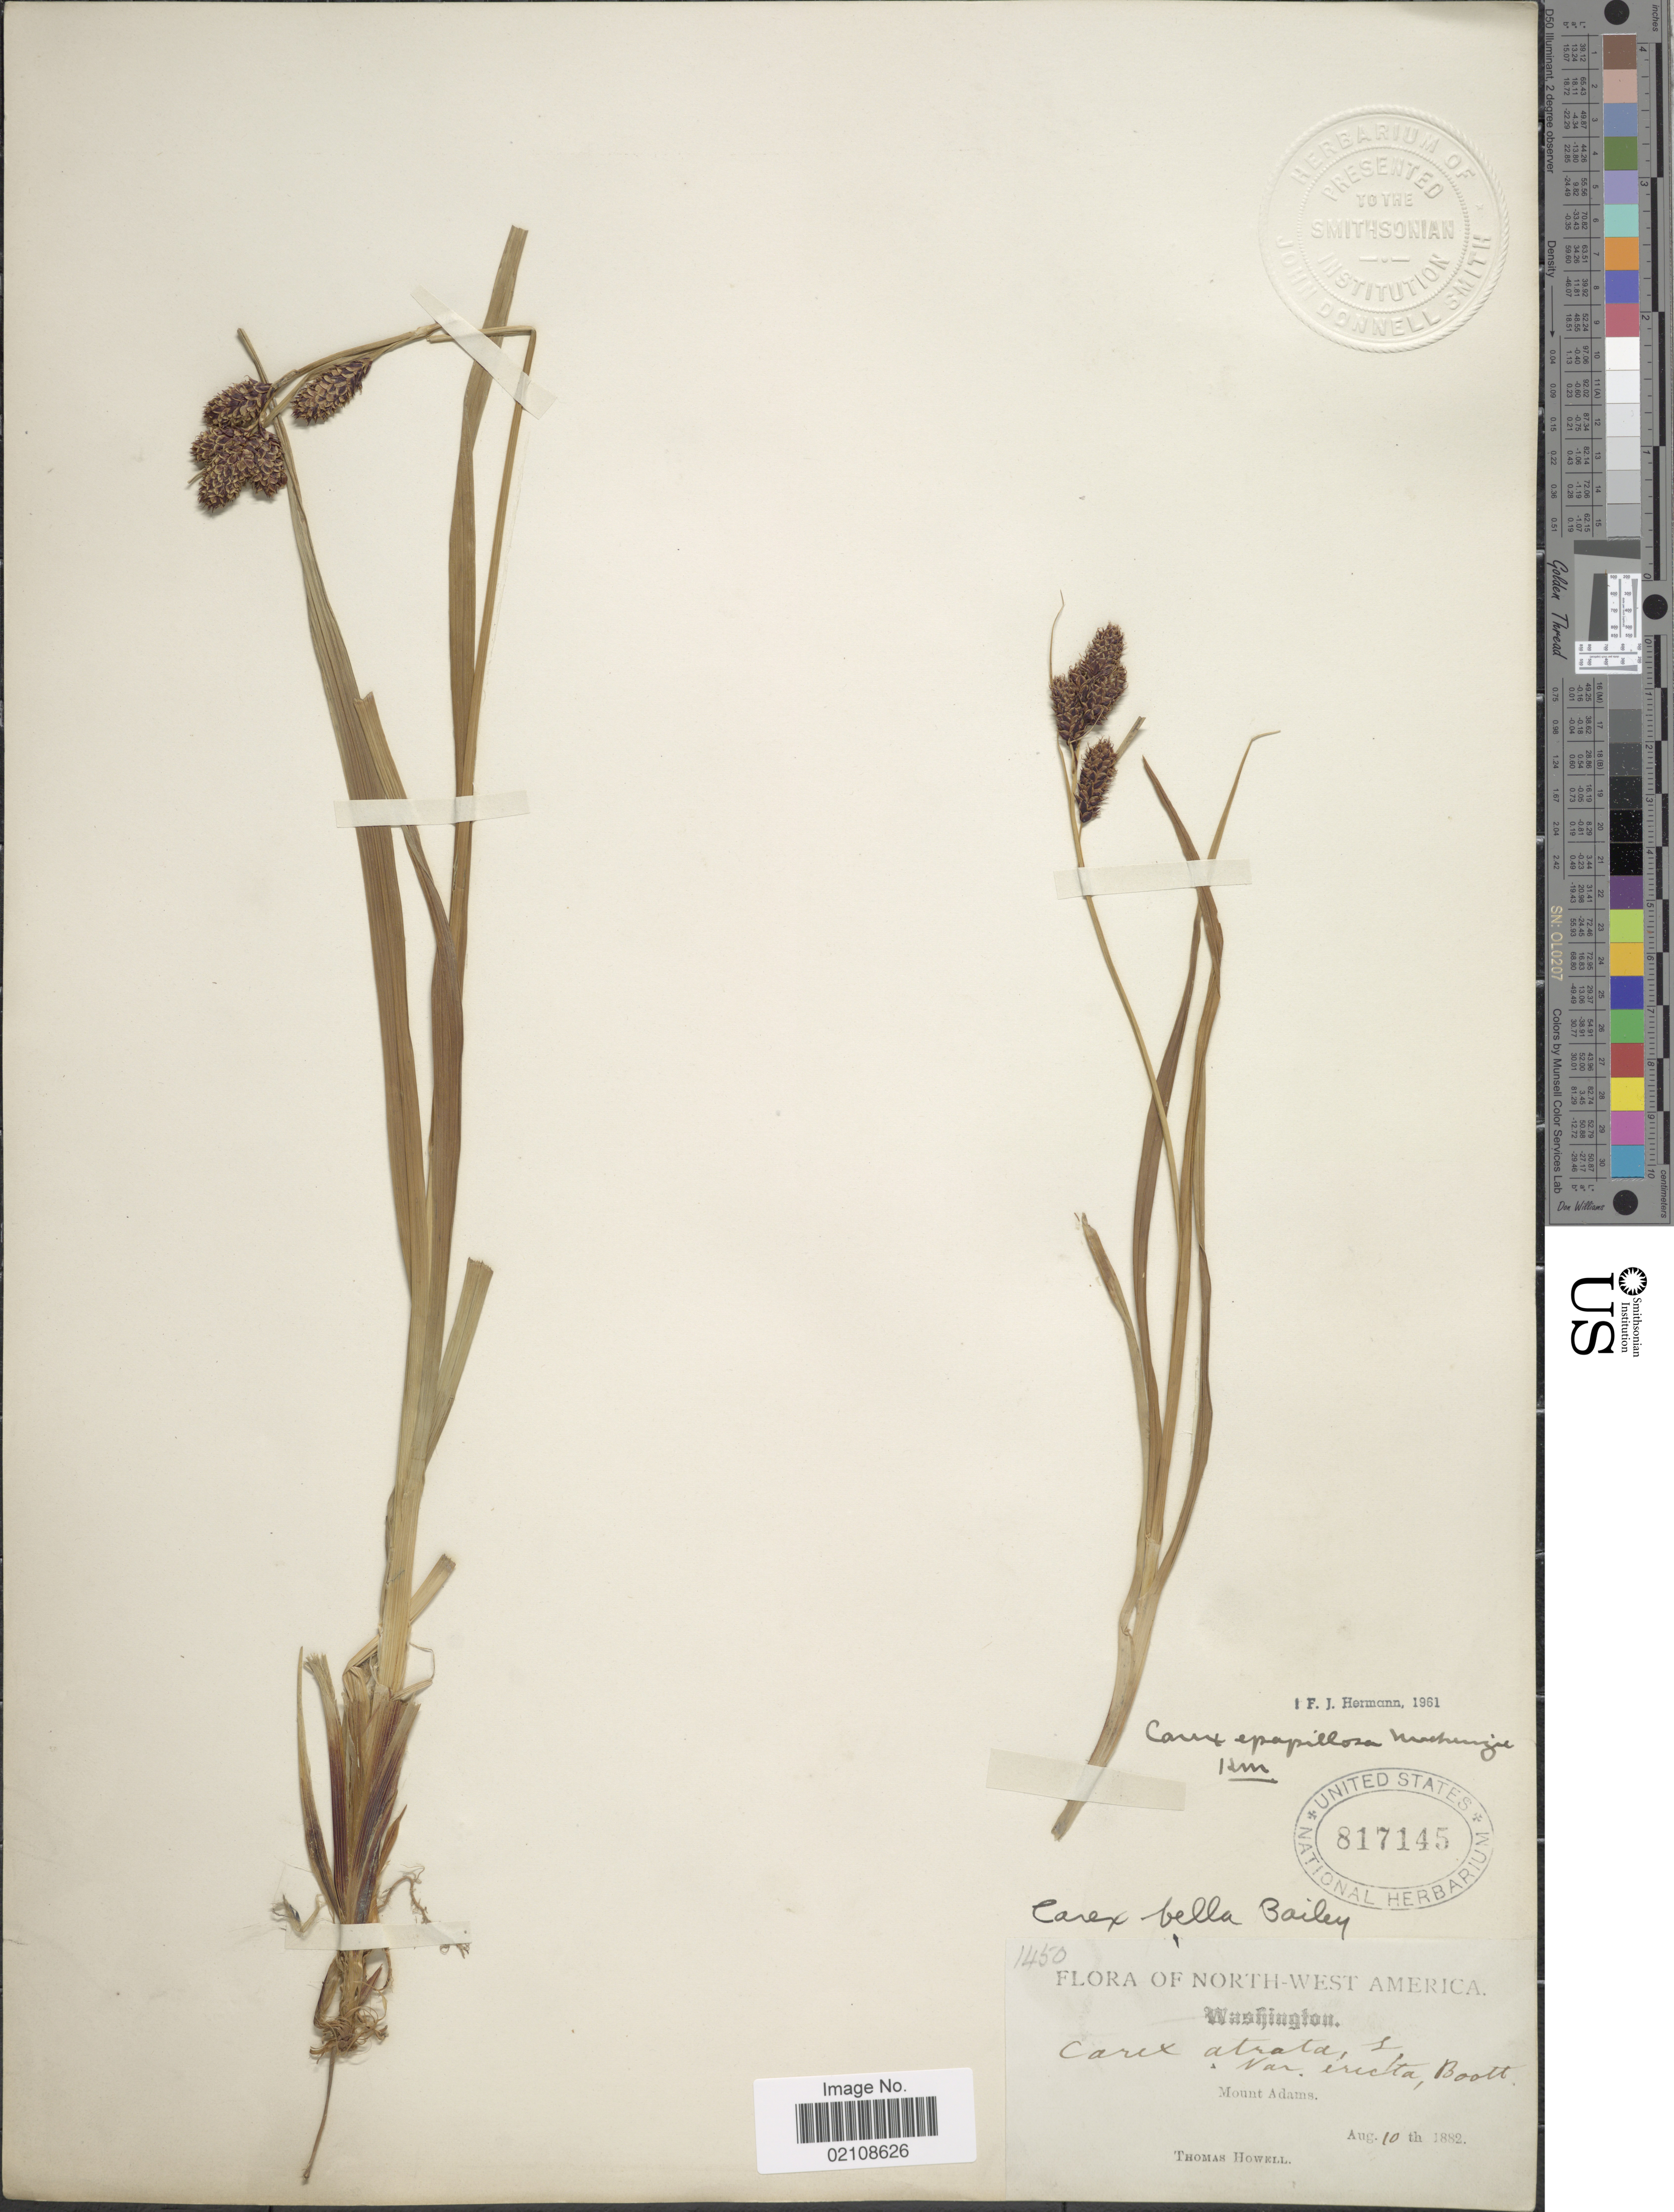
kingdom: Plantae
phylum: Tracheophyta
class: Liliopsida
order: Poales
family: Cyperaceae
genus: Carex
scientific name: Carex epapillosa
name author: Mack.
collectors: T. Howell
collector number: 1450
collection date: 1882-08-10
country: United States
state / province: Washington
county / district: Yakima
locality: North-West America, Mount Adams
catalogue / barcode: US 817145